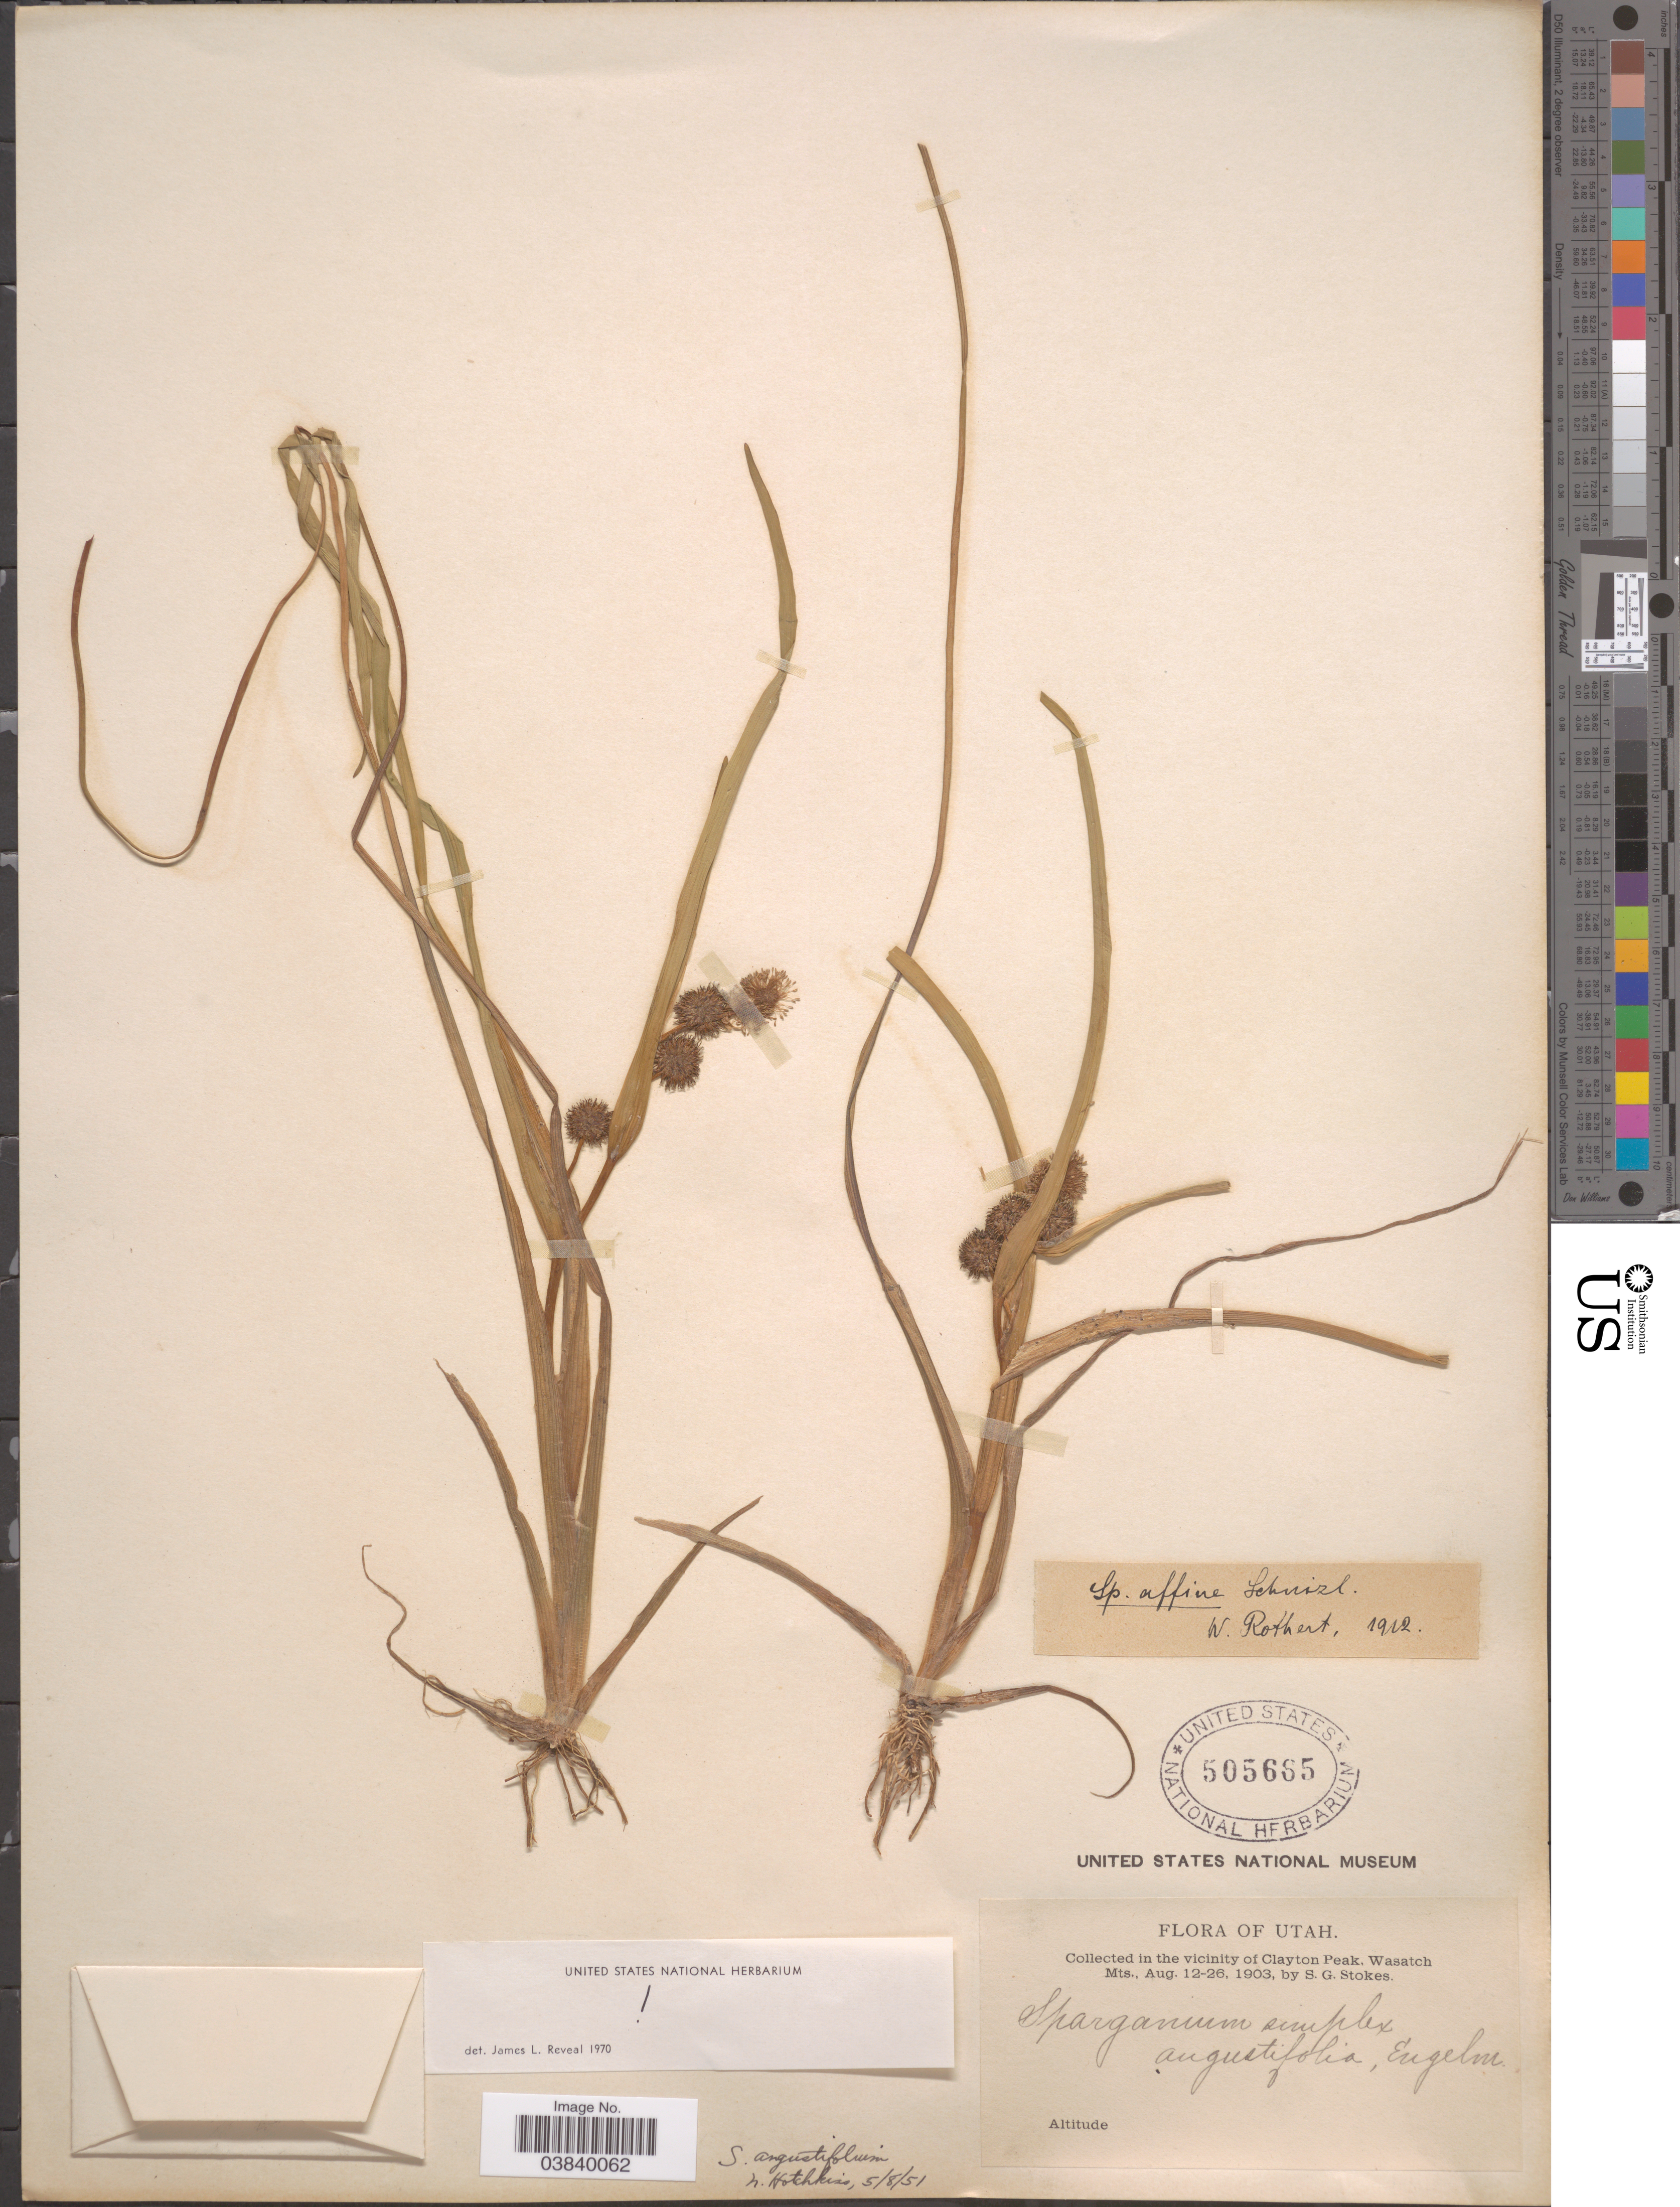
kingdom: Plantae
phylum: Tracheophyta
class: Liliopsida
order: Poales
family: Typhaceae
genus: Sparganium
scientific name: Sparganium angustifolium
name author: Michx.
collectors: S. G. Stokes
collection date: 1903-08-12/1903-08-26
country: United States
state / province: Utah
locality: Vicinity of Clayton Peak, Wasatch Mts.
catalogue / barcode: US 505665